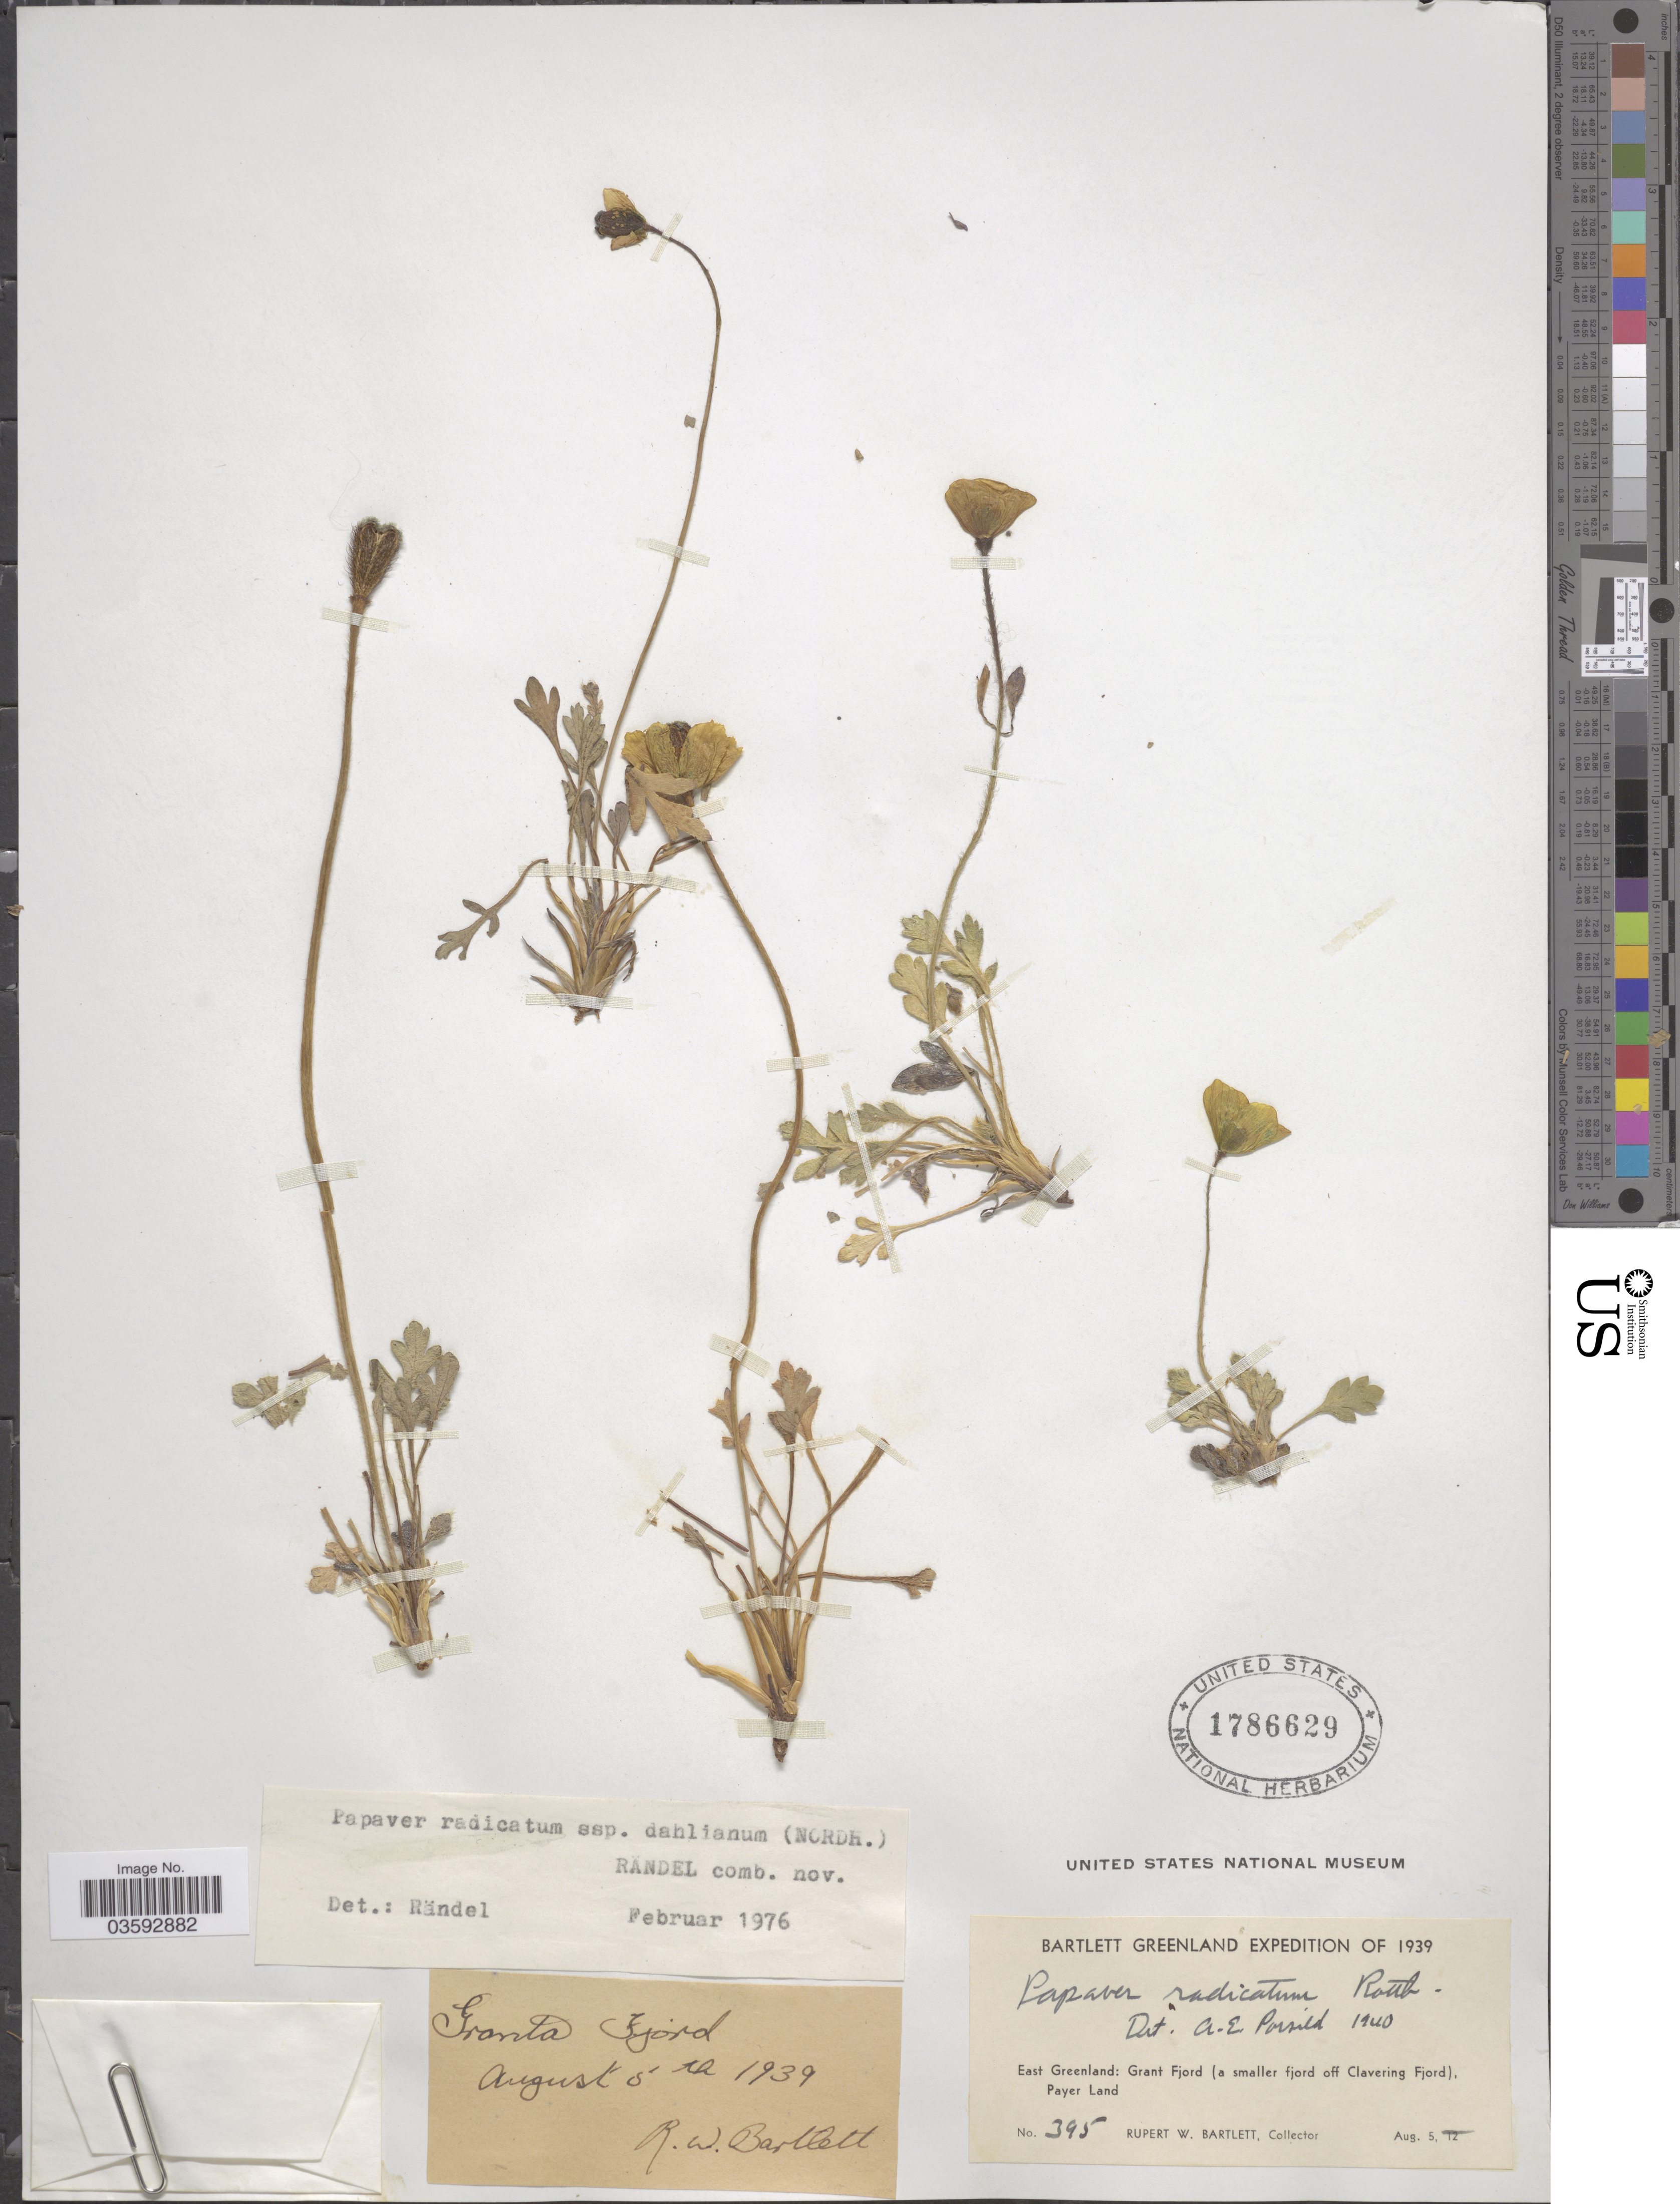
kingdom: Plantae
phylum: Tracheophyta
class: Magnoliopsida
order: Ranunculales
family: Papaveraceae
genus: Papaver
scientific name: Papaver dahlianum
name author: Nordh.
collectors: R. W. Bartlett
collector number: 395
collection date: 1939-08-05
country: Greenland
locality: East Greenland: Grant Fjord (a smaller fjord off Clavering Fjord), Payer Land.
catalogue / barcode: US 1786629